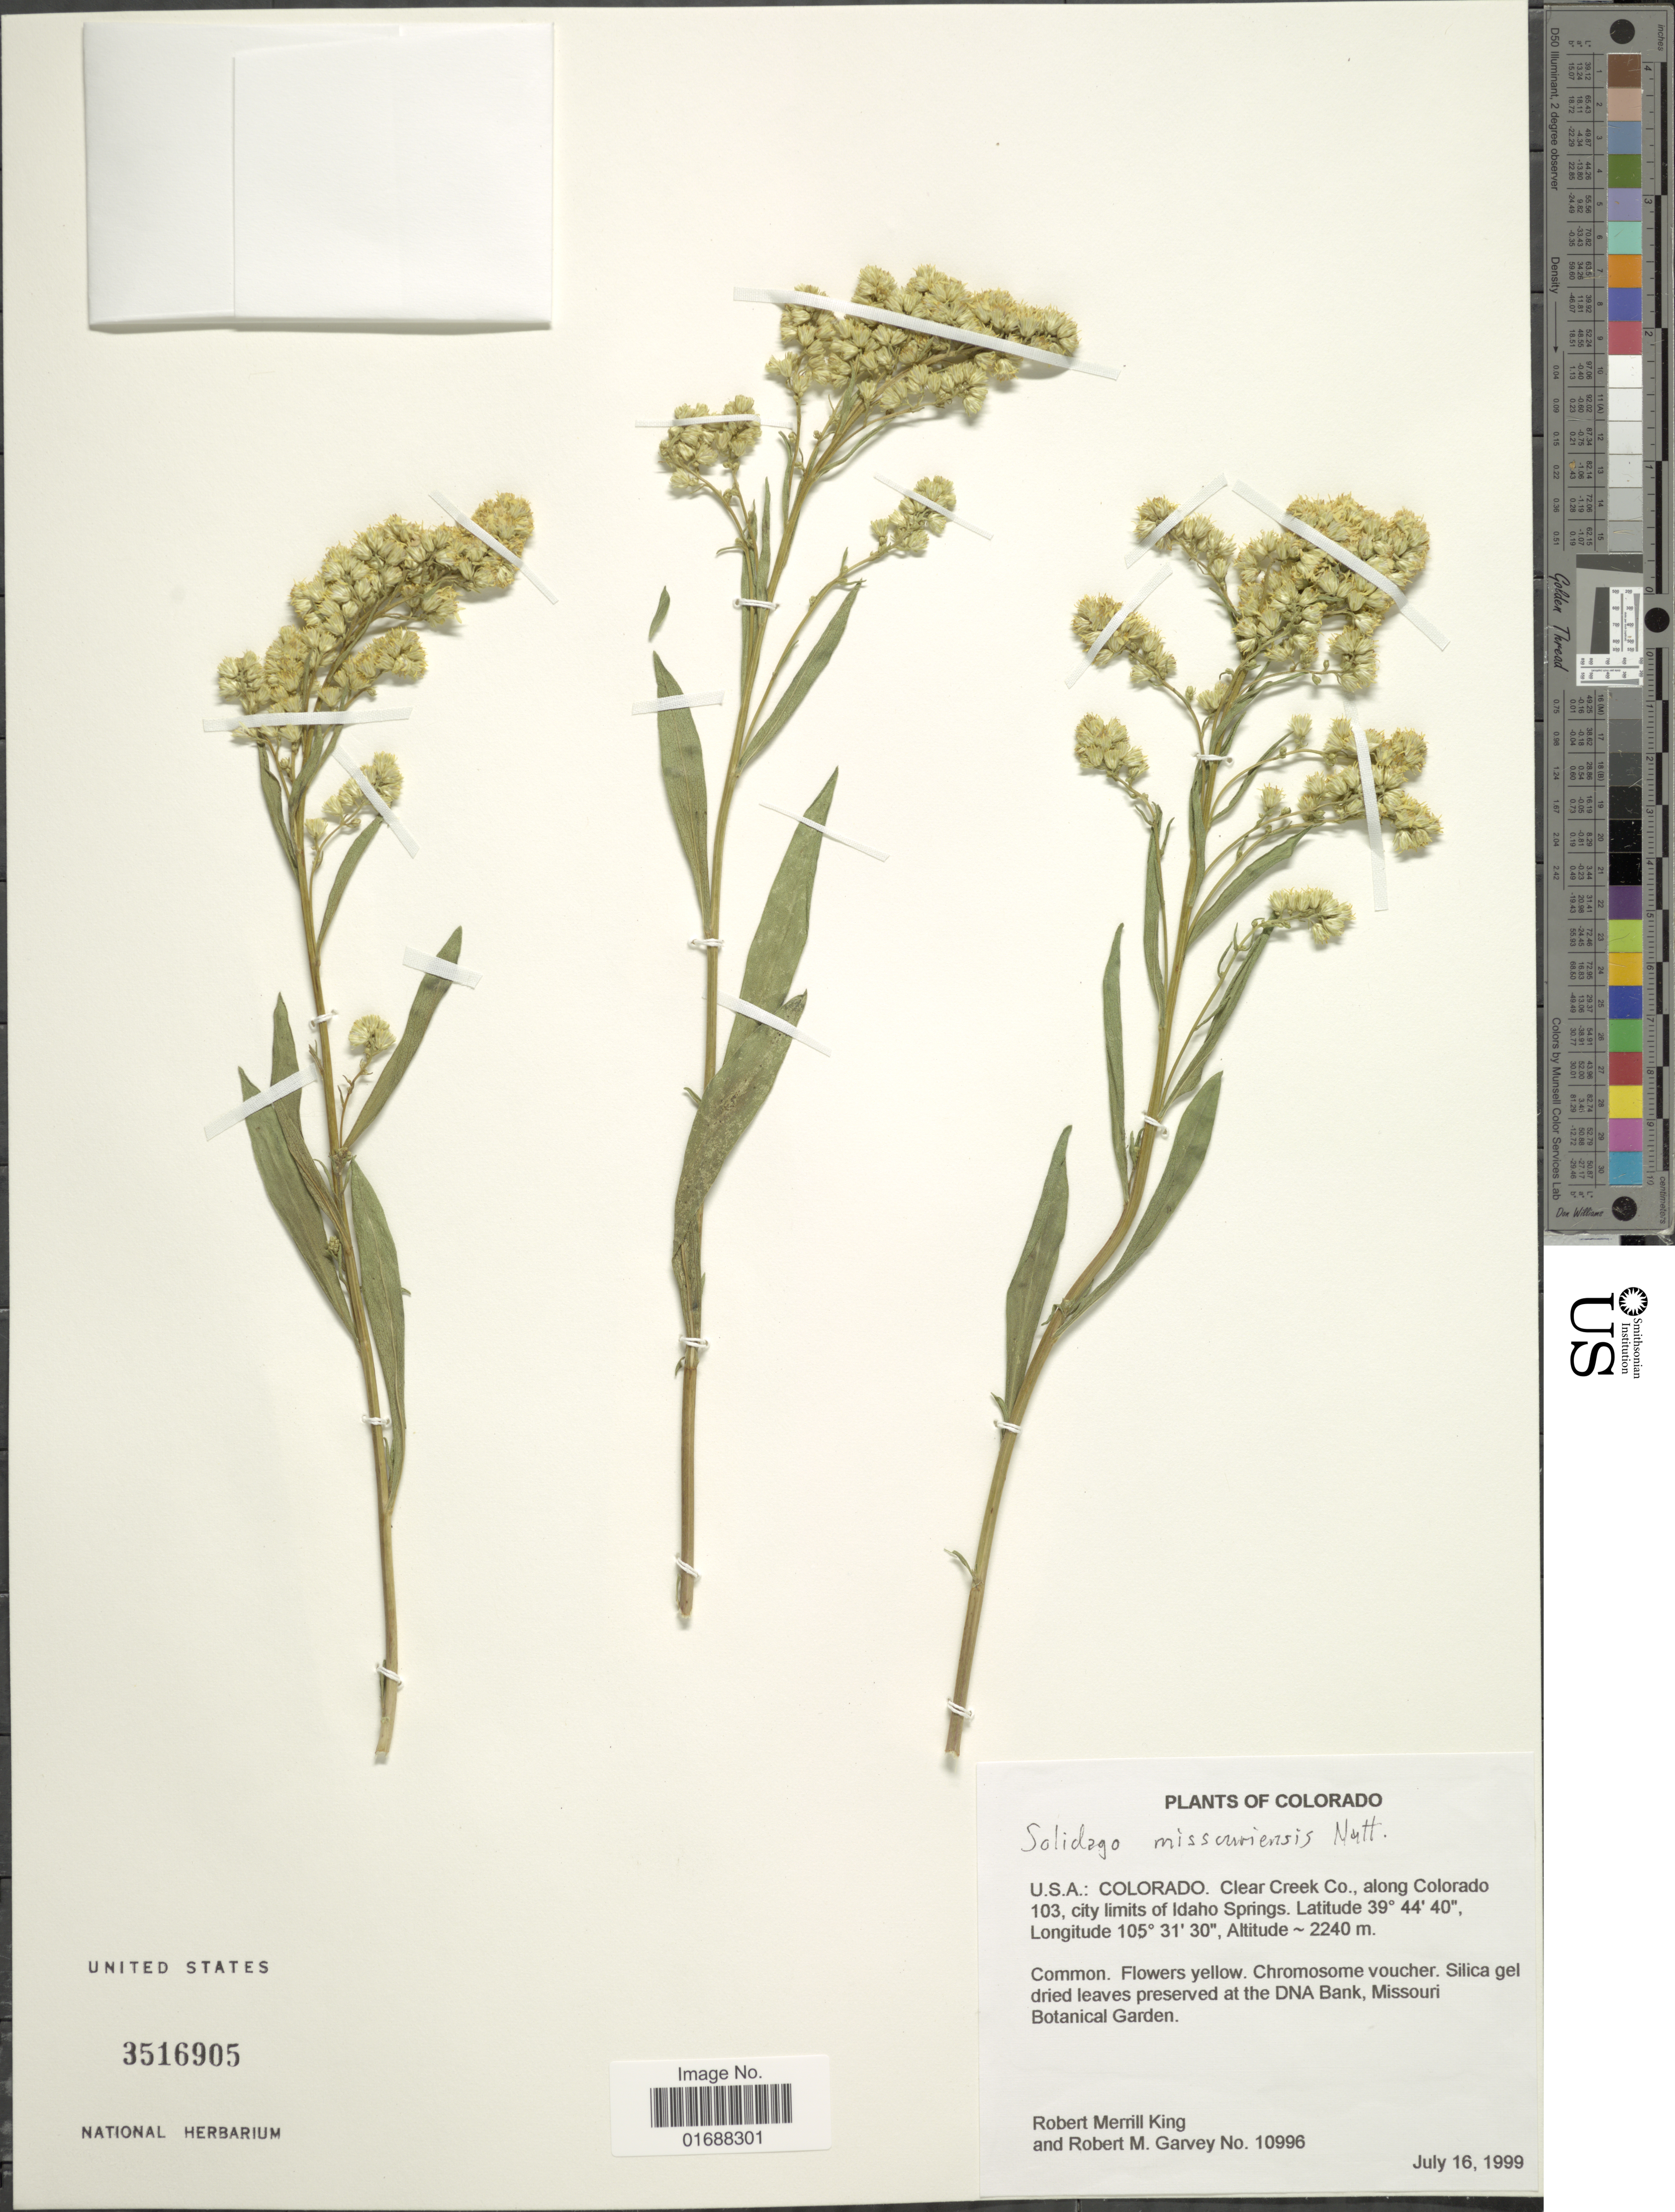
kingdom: Plantae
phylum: Tracheophyta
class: Magnoliopsida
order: Asterales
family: Asteraceae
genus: Solidago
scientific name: Solidago missouriensis var. missouriensis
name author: Nutt.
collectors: R. M. King & R. Garvey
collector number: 10996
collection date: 1999-07-16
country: United States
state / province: Colorado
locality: U.S.A. : Colorado. Clear Creek Co., along Colorado 103, city limits of Idaho Springs/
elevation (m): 2240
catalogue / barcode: US 3516905